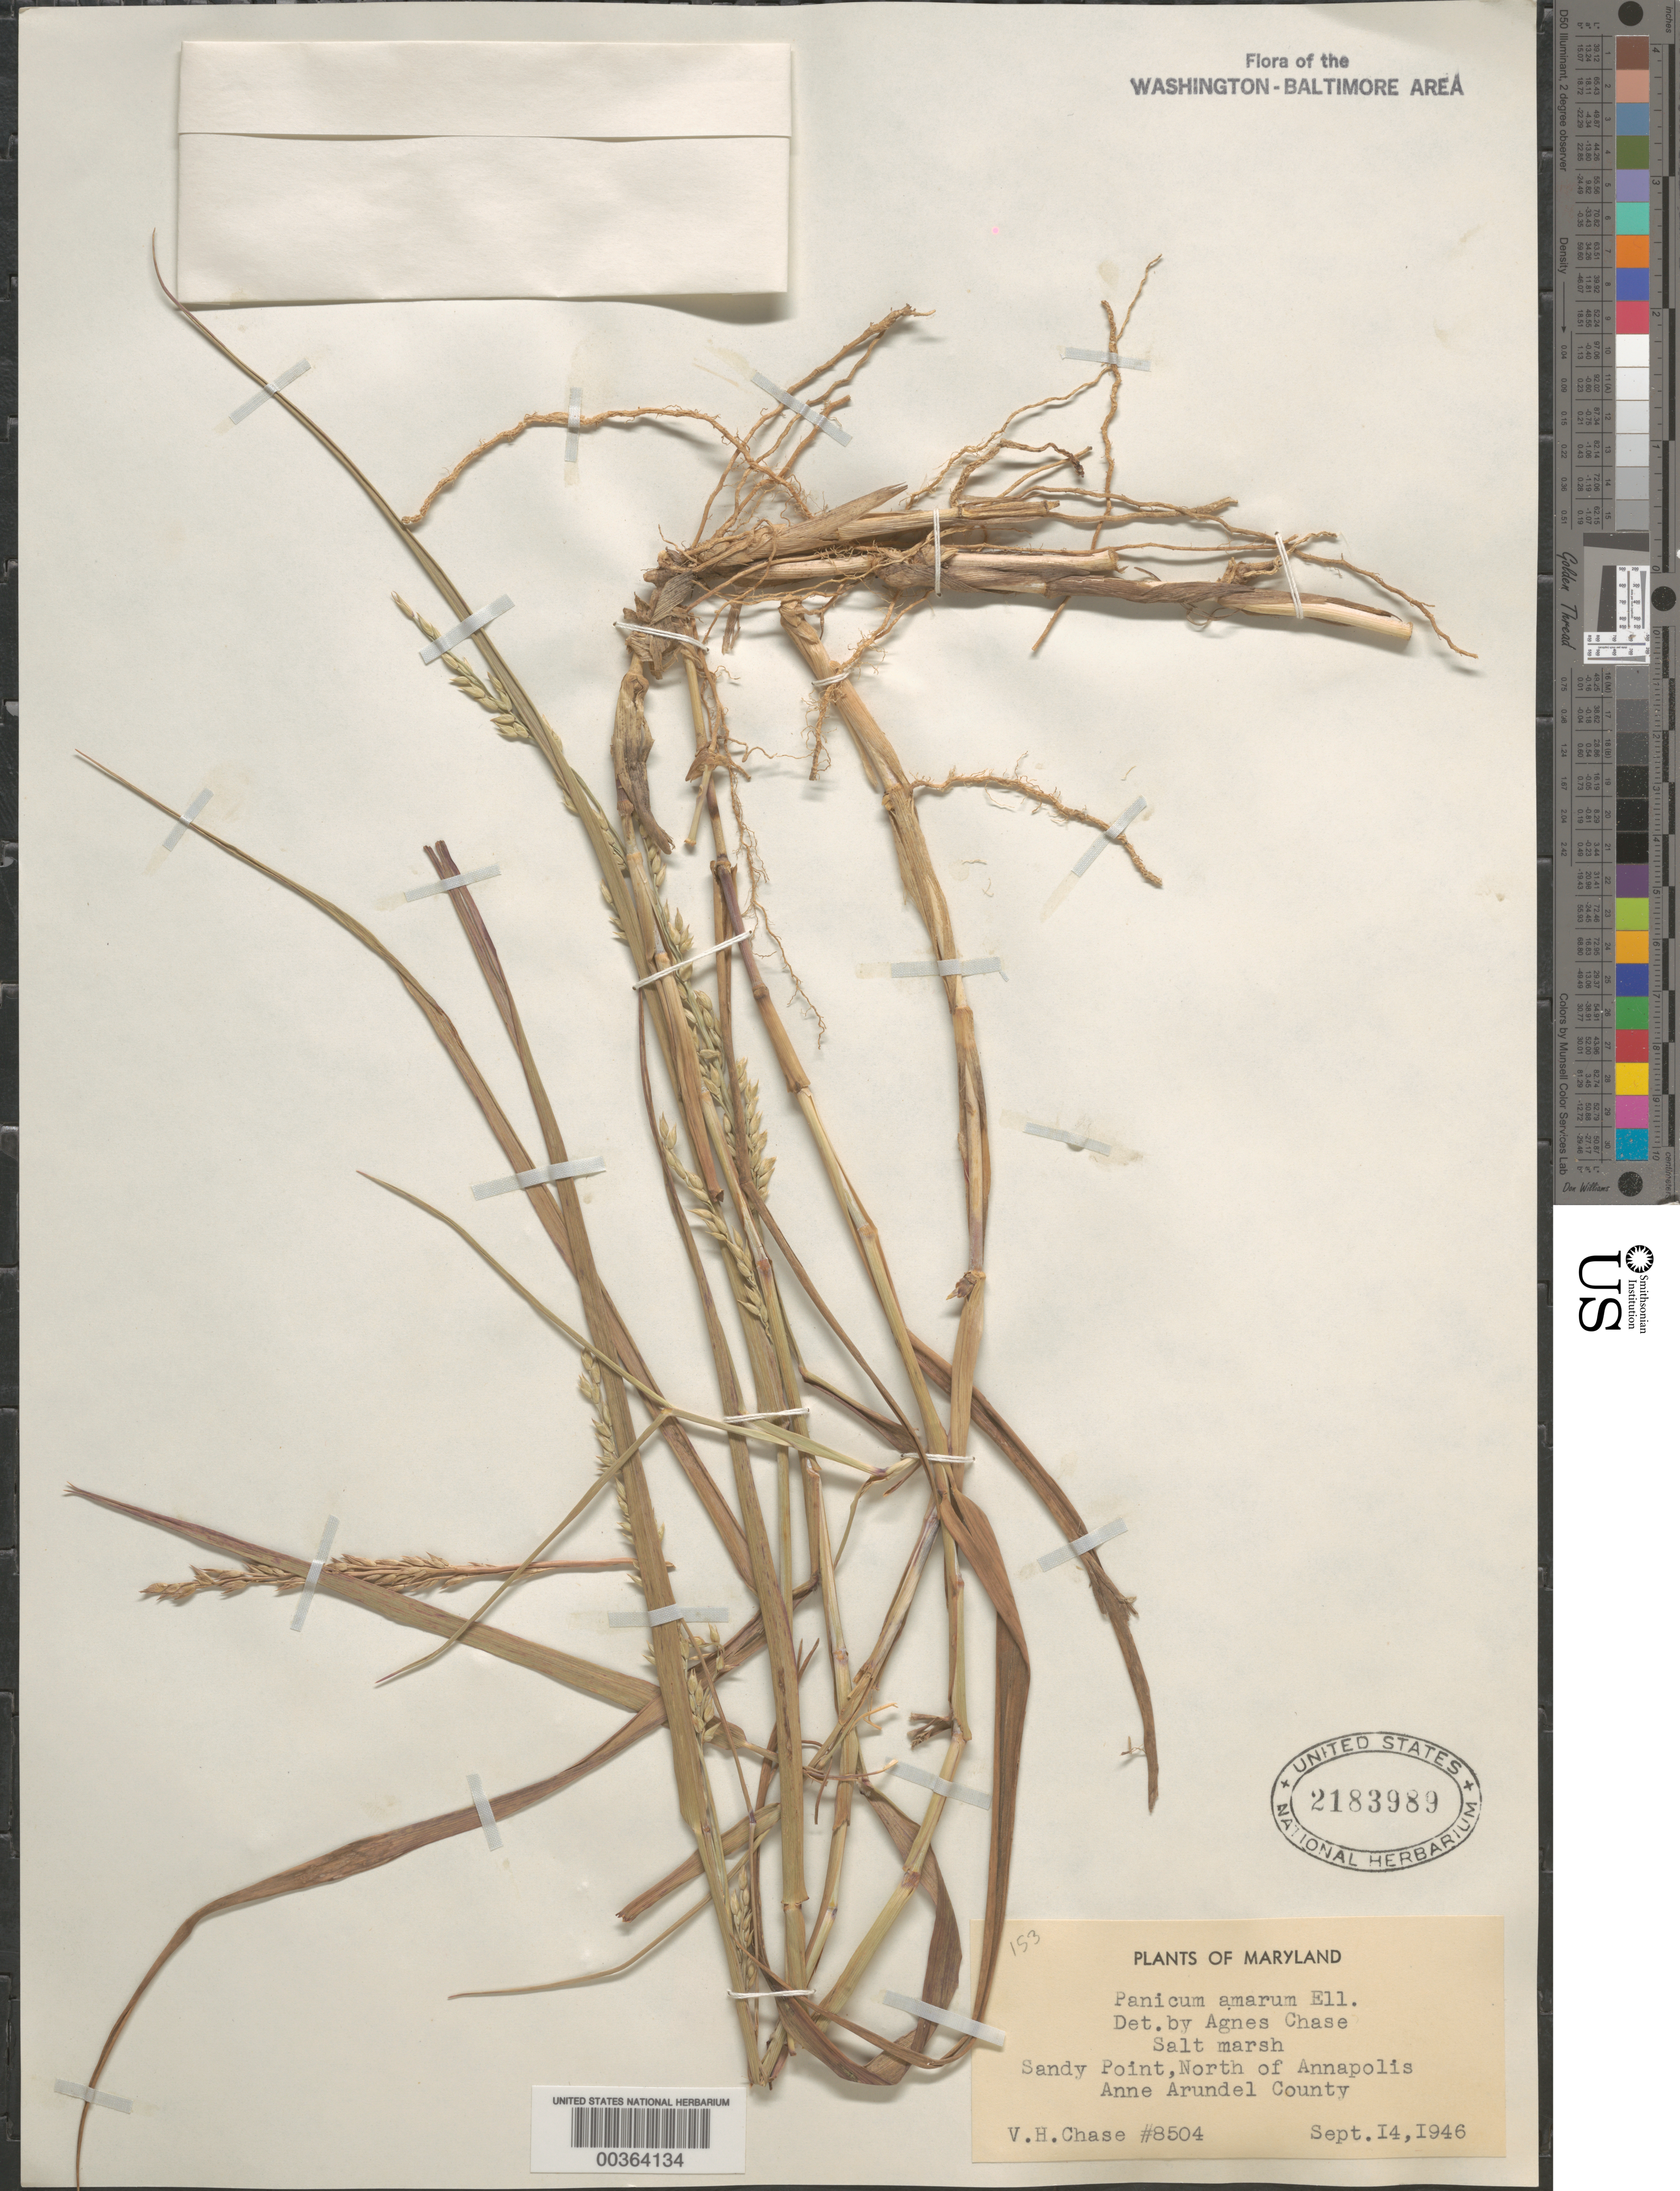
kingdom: Plantae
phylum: Tracheophyta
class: Liliopsida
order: Poales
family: Poaceae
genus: Panicum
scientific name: Panicum amarum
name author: Elliott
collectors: V. H. Chase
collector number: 12668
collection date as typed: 20 Aug 1948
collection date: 1948-08-20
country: United States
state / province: Maryland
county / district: Anne Arundel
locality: Sandy Point, N of Annapolis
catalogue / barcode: US 1963343-2